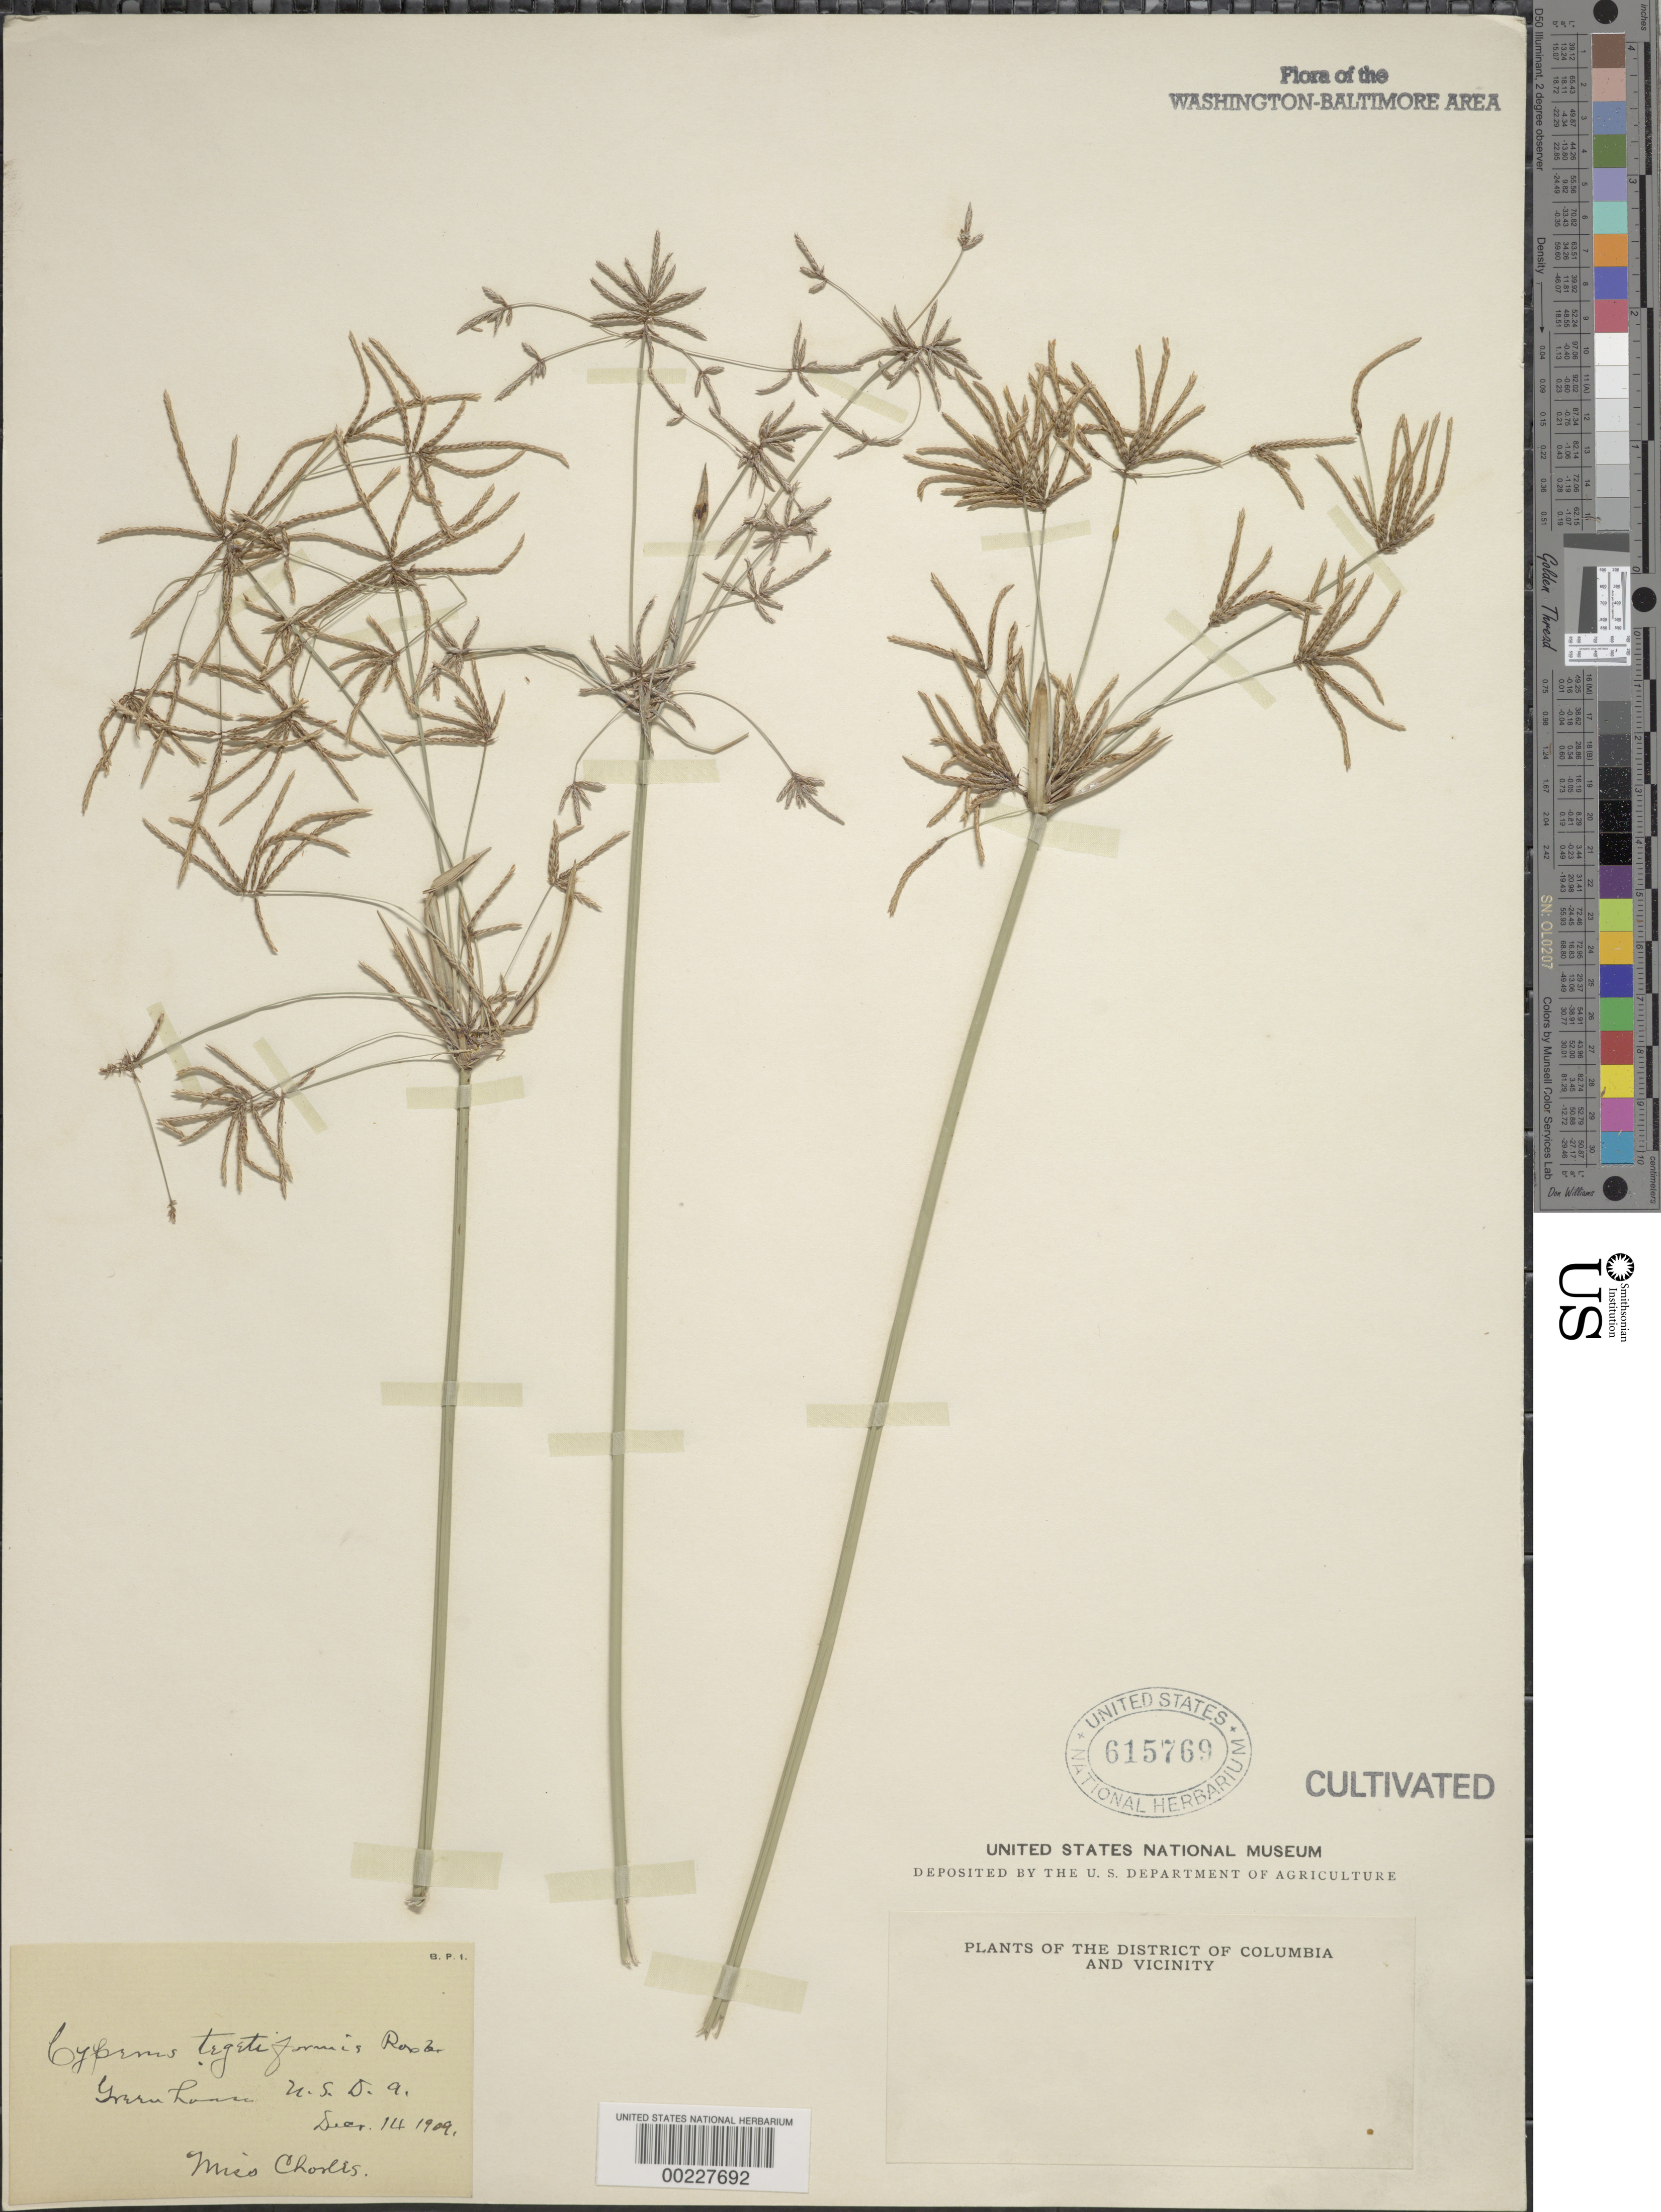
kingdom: Plantae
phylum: Tracheophyta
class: Liliopsida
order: Poales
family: Cyperaceae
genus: Cyperus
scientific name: Cyperus corymbosus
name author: Rottb.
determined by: Strong, Mark T., (BOT), Smithsonian Institution - National Museum of Natural History (UNITED STATES)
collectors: -. Charles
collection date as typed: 14 Dec 1909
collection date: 1909-12-14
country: United States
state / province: District of Columbia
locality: Greenhouse, U.S.D.A.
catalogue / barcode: US 615769